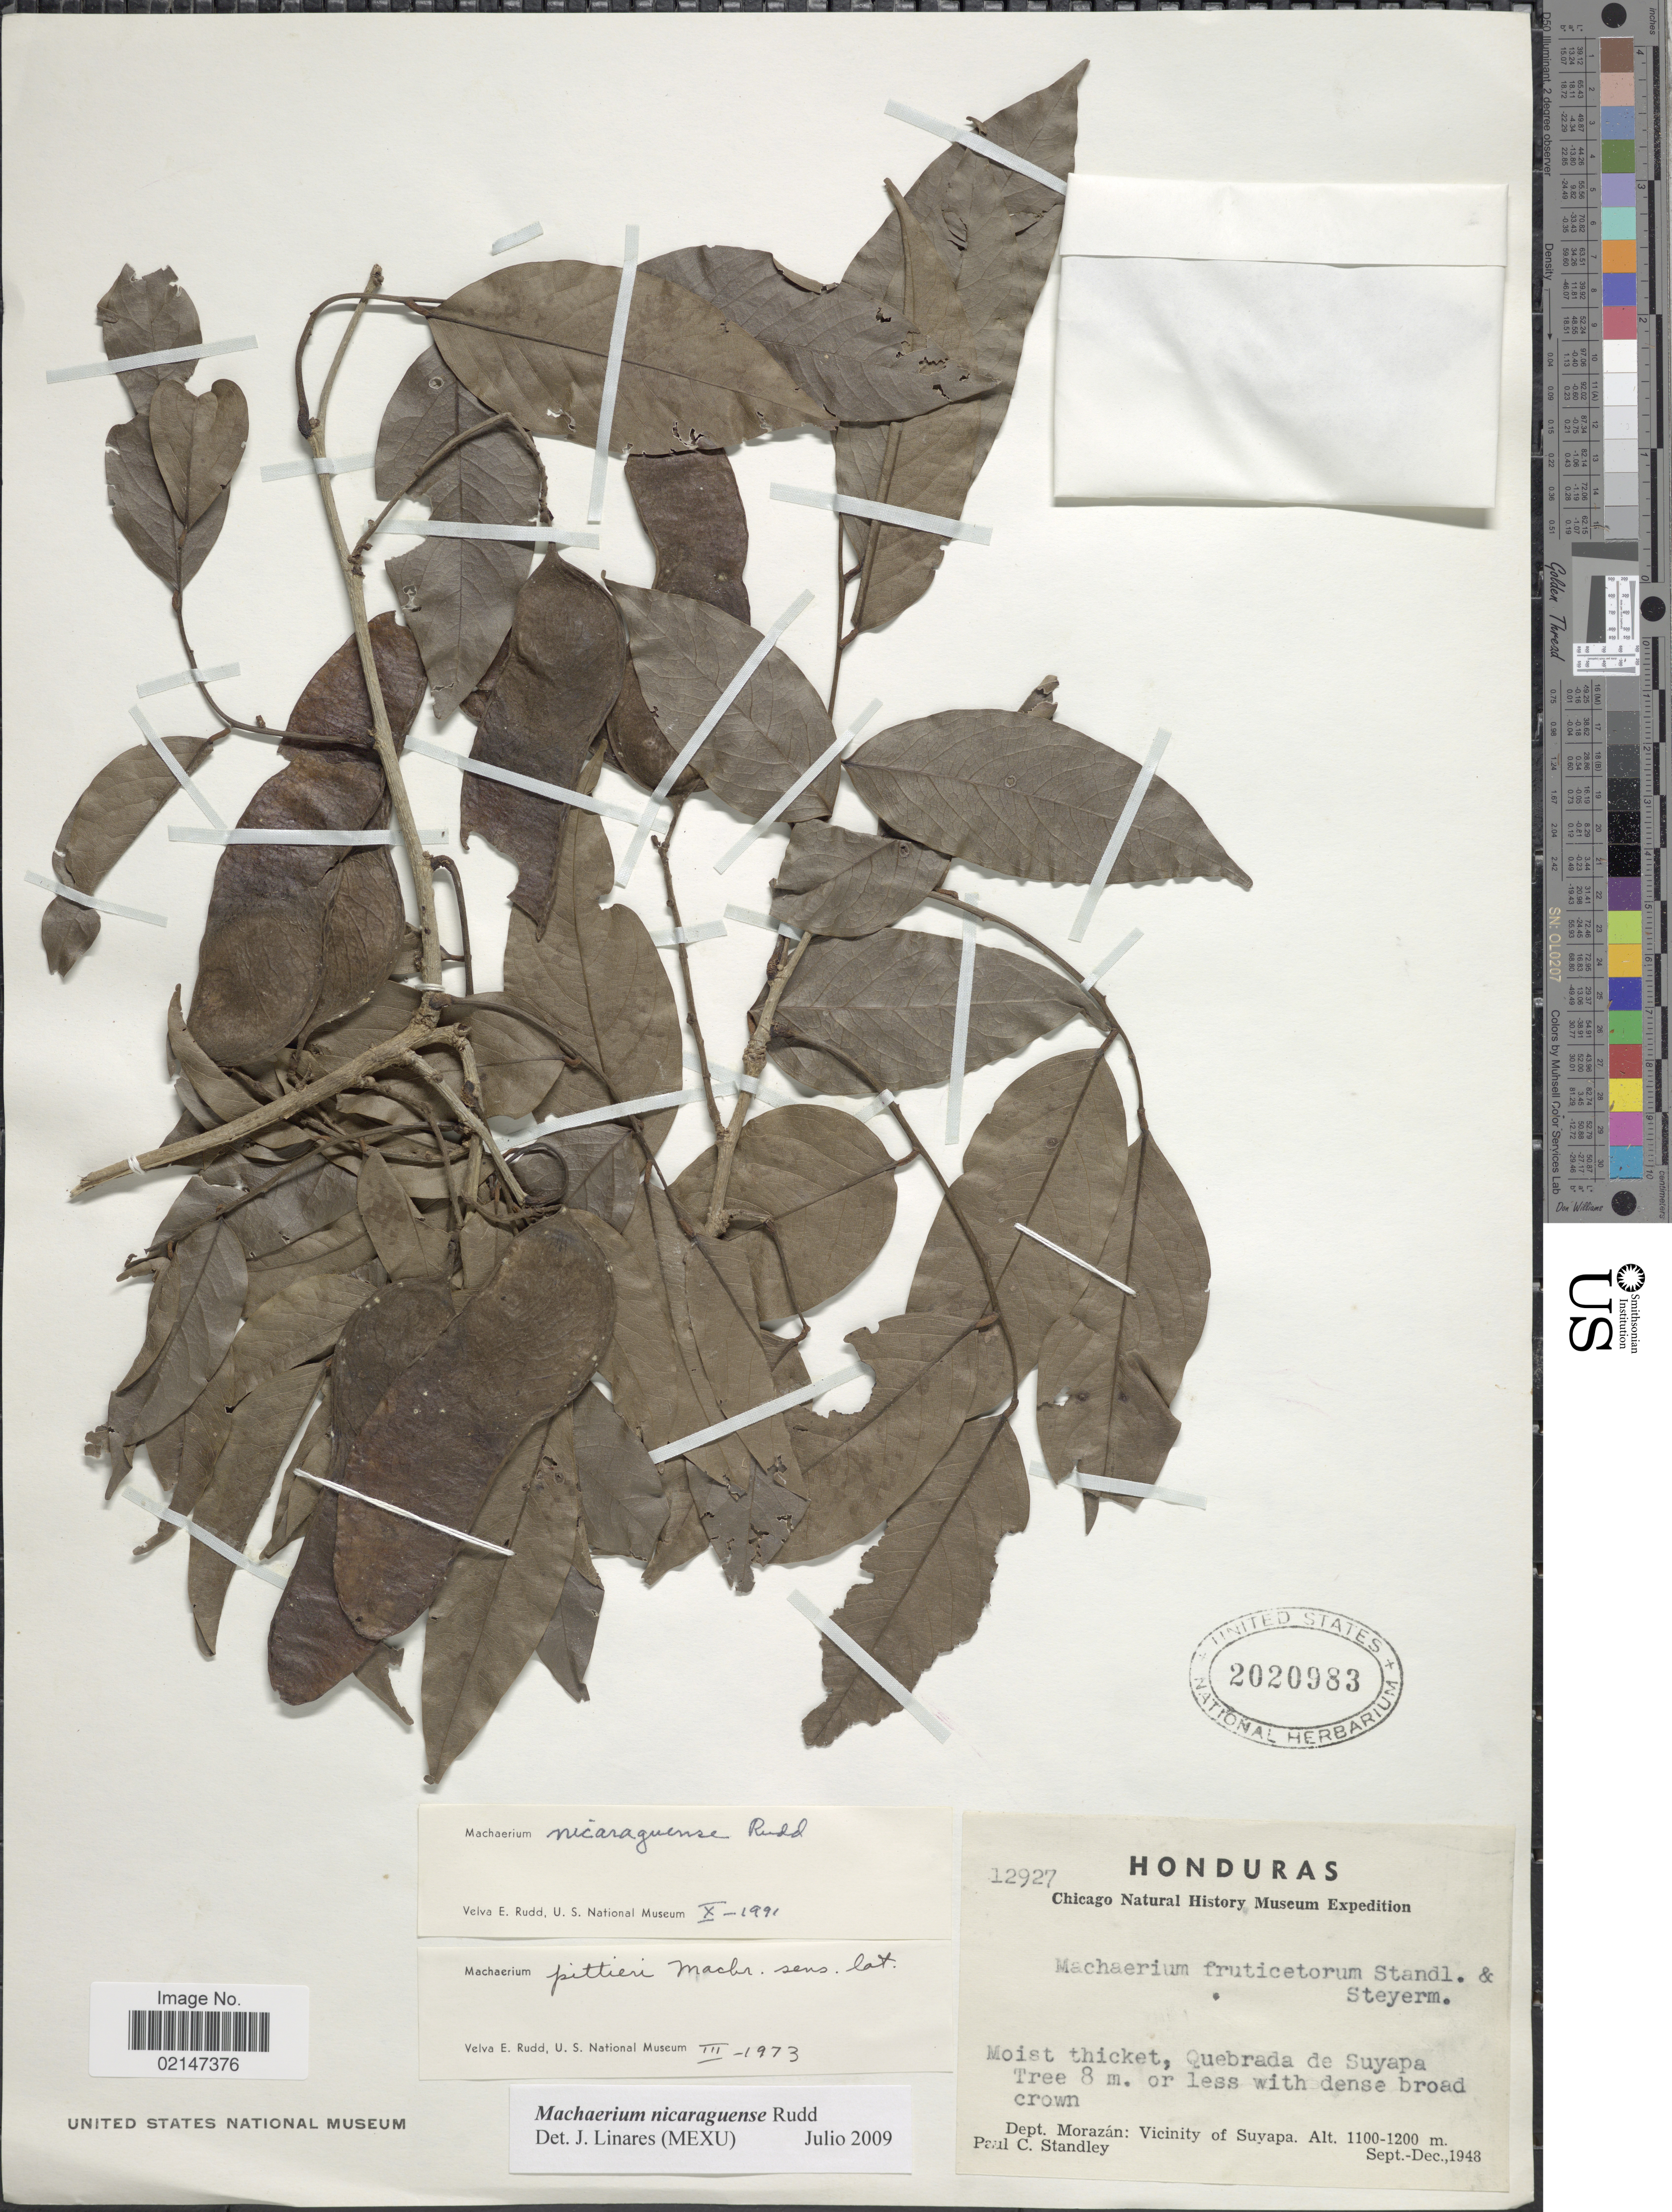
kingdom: Plantae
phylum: Tracheophyta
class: Magnoliopsida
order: Fabales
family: Fabaceae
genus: Desmodium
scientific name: Desmodium nicaraguense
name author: Oerst.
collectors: P. C. Standley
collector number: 12927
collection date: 1943-12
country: Honduras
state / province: Fco. Morazán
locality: Moist thicket, Quebrada de Suyapa. Dept. Morazan: Vicinity of Suyapa.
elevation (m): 1100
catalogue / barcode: US 2020983